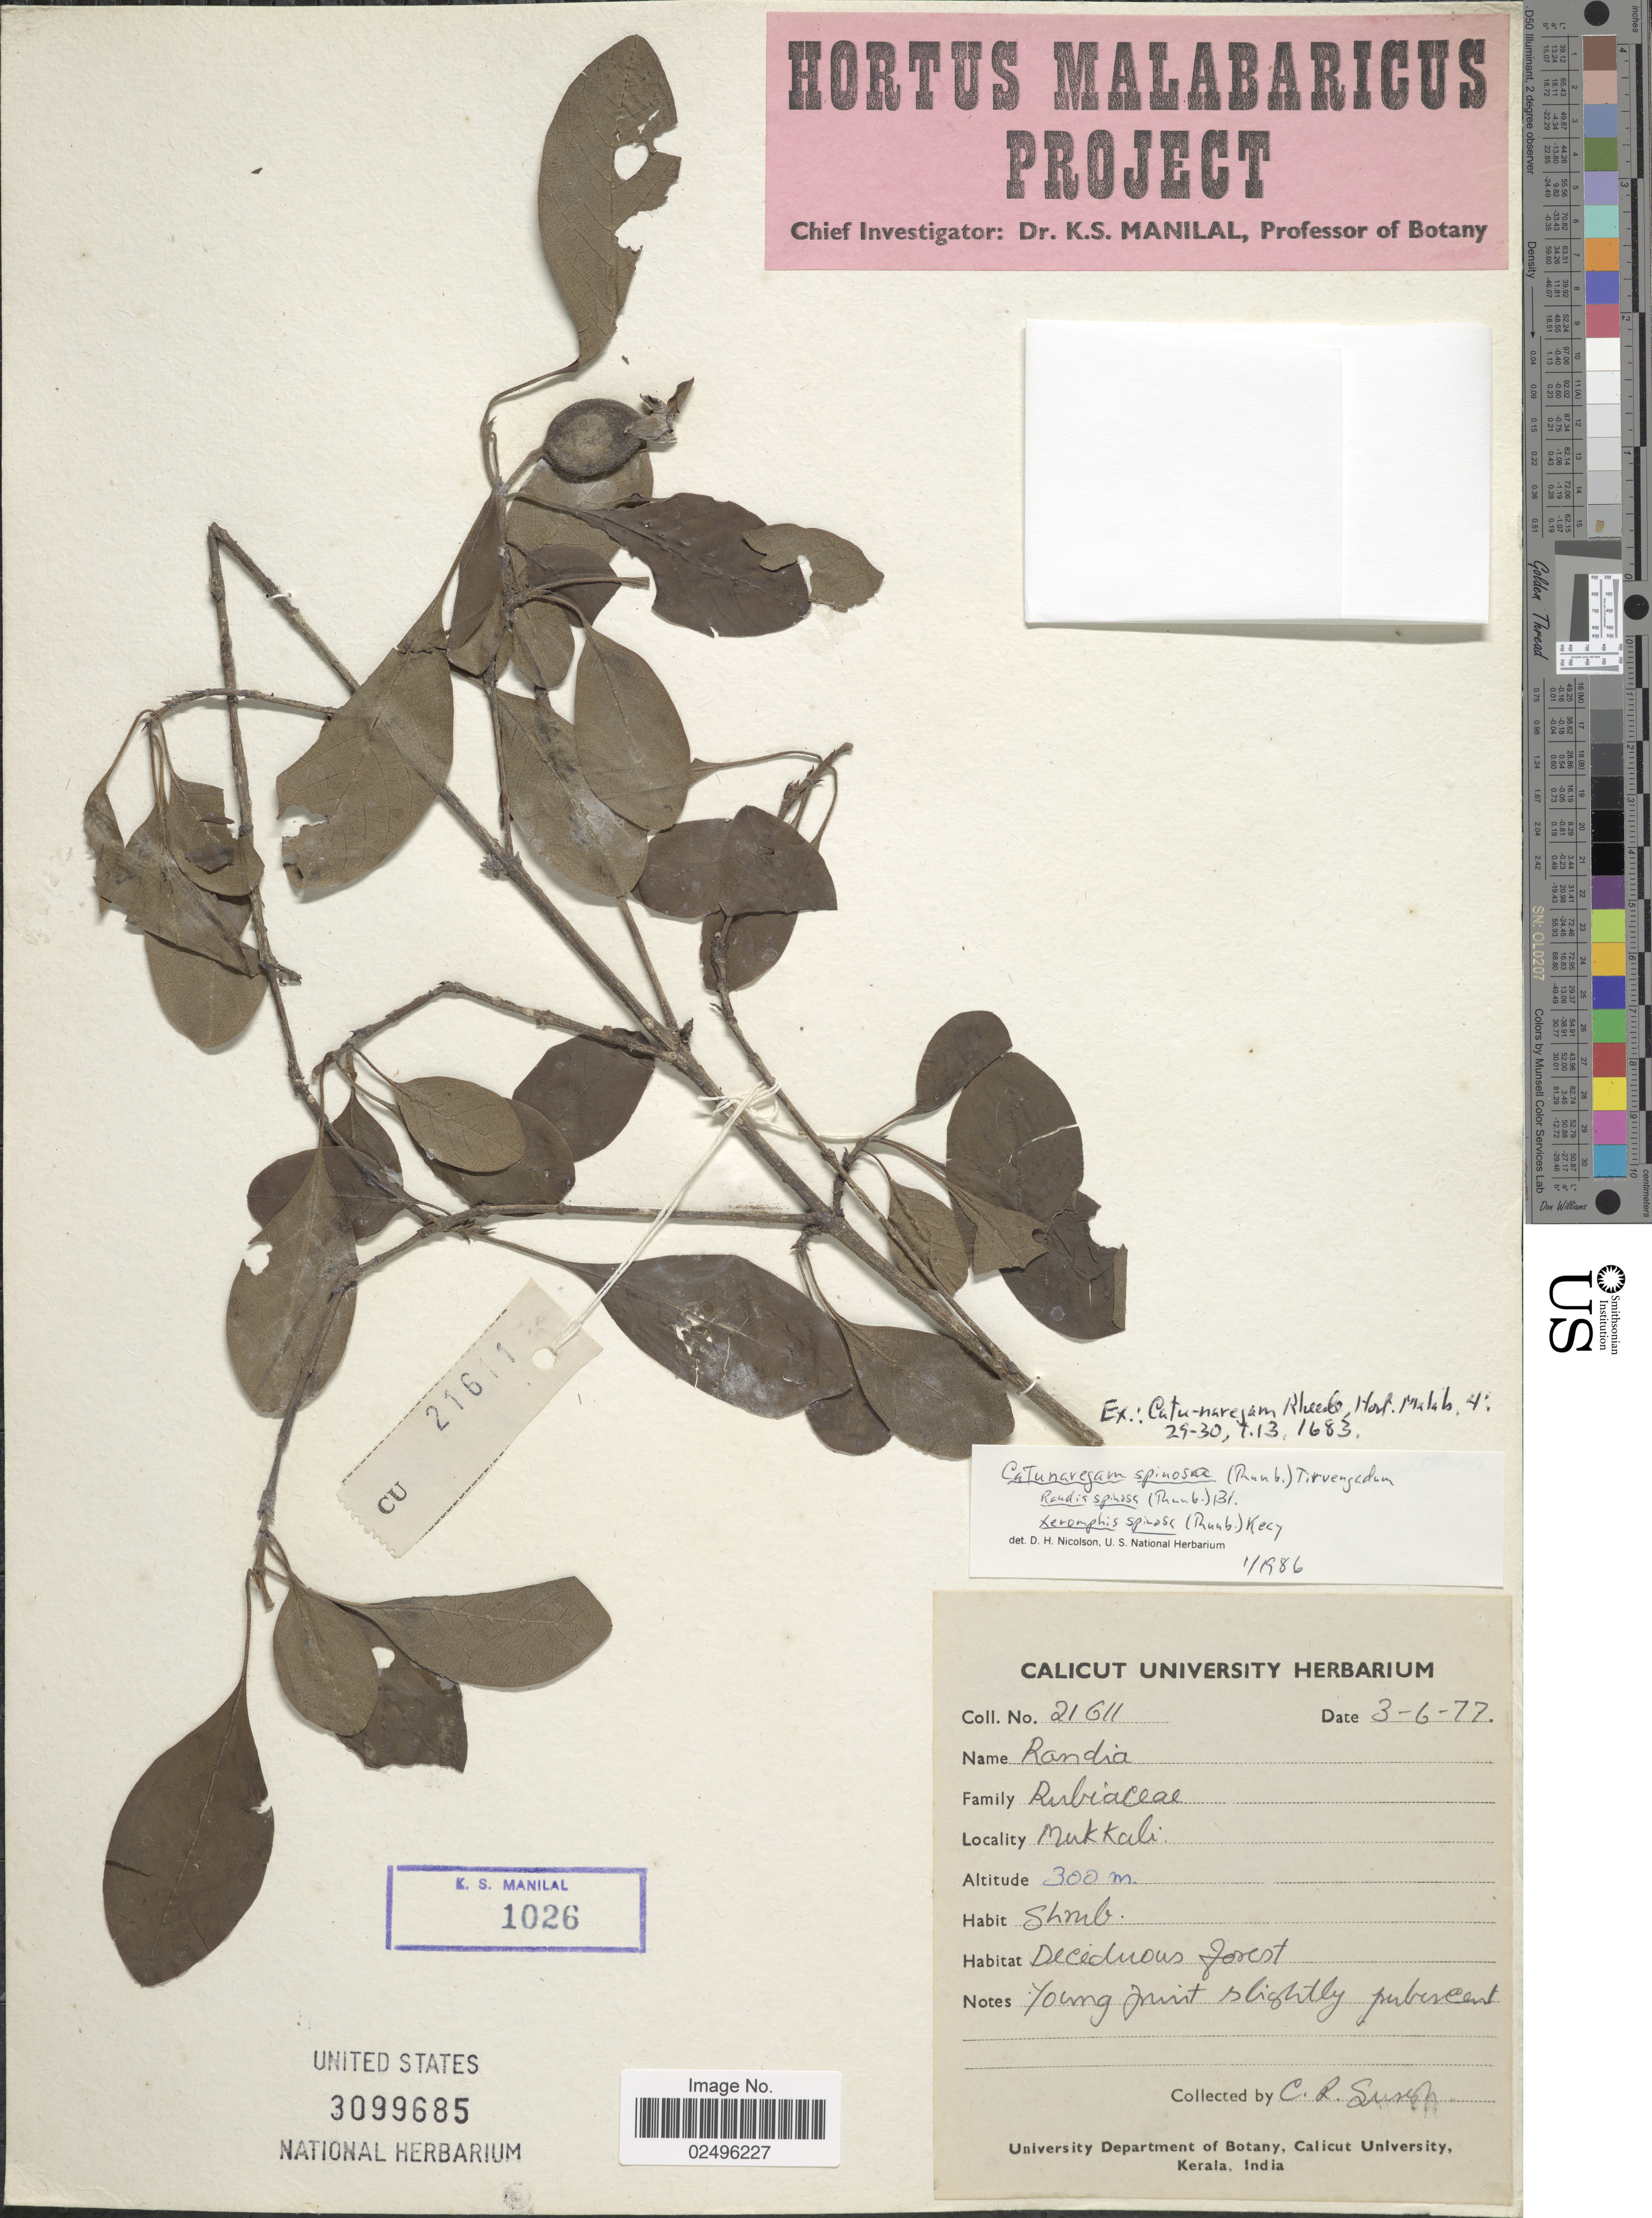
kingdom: Plantae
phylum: Tracheophyta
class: Magnoliopsida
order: Gentianales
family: Rubiaceae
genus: Catunaregam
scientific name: Catunaregam spinosa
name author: (Thunb.) Tirveng.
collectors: C. Suresh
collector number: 21611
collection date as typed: Transcribed d/m/y: 3/6/77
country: India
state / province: Kerala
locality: Mukkali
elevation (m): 300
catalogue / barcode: US 3099685